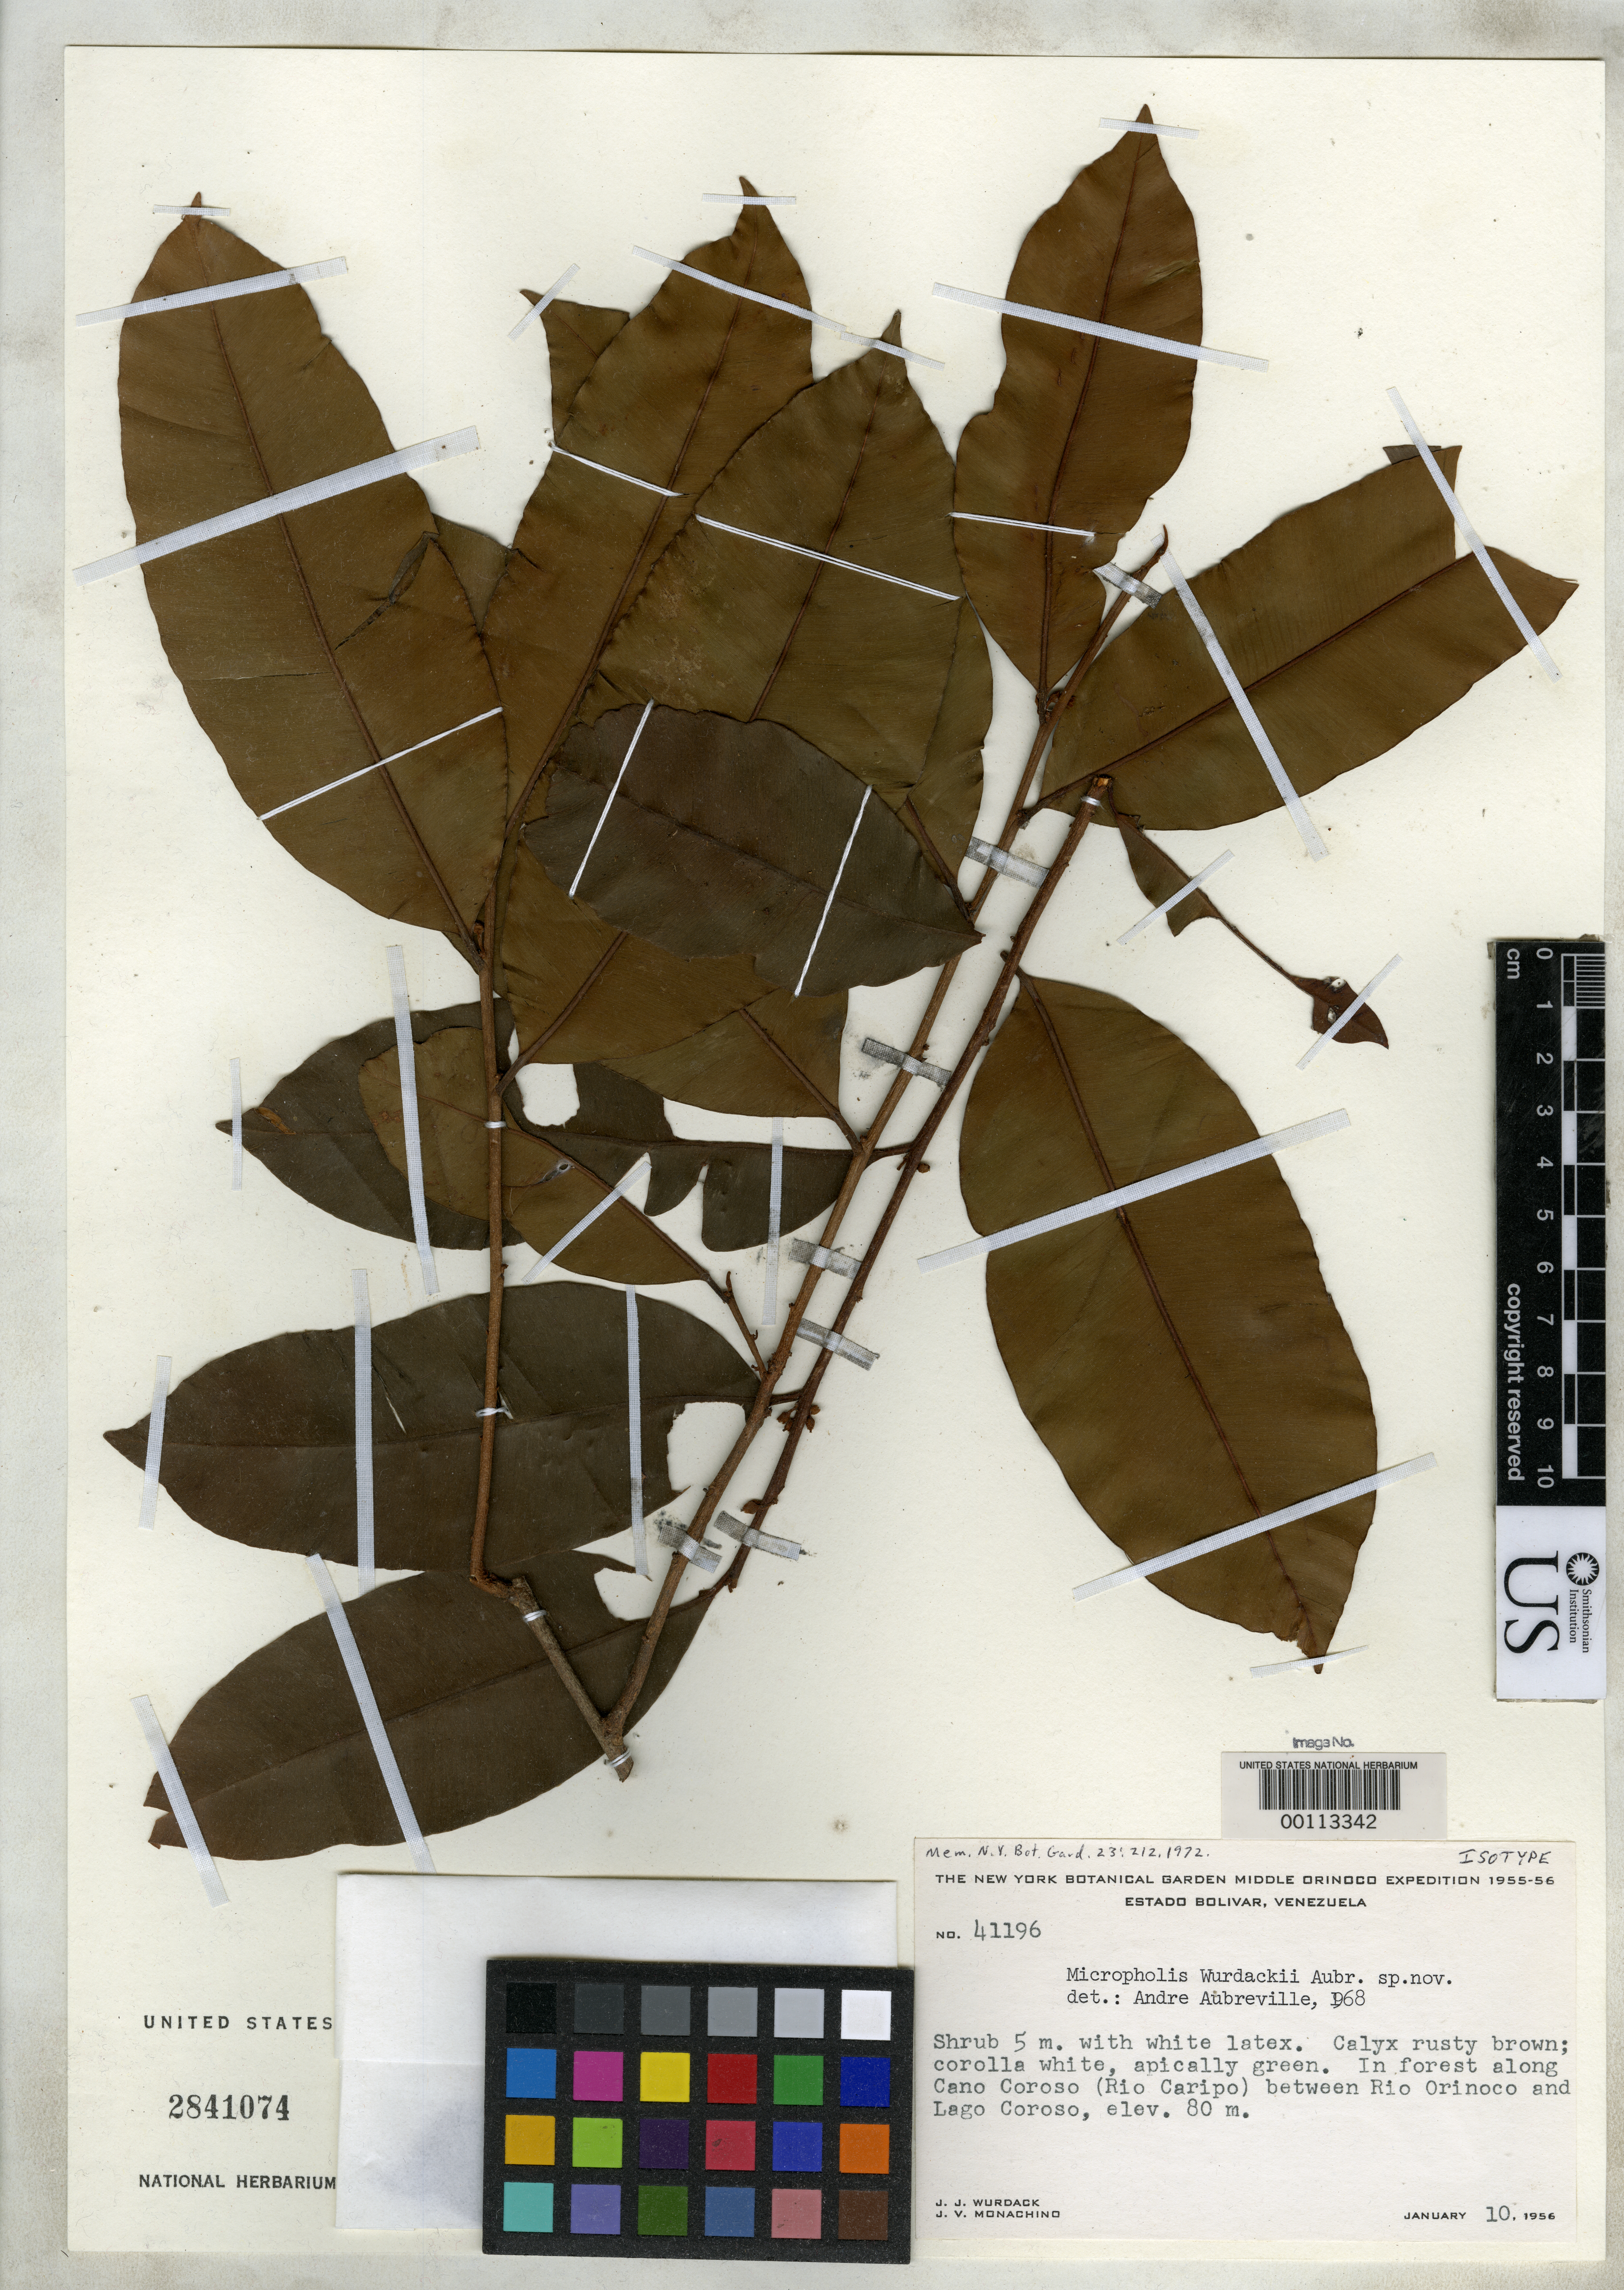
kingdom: Plantae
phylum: Tracheophyta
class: Magnoliopsida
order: Ericales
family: Sapotaceae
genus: Micropholis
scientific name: Micropholis wurdackii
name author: Aubrév.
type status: Isotype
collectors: J. J. Wurdack & J. V. Monachino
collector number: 41196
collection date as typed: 10 Jan 1956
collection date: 1956-01-10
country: Venezuela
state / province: Bolivar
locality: Along Canocoroso (Rio Caripo) between Rio Orinoco and Lago Coroso.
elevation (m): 80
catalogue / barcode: US 2841074